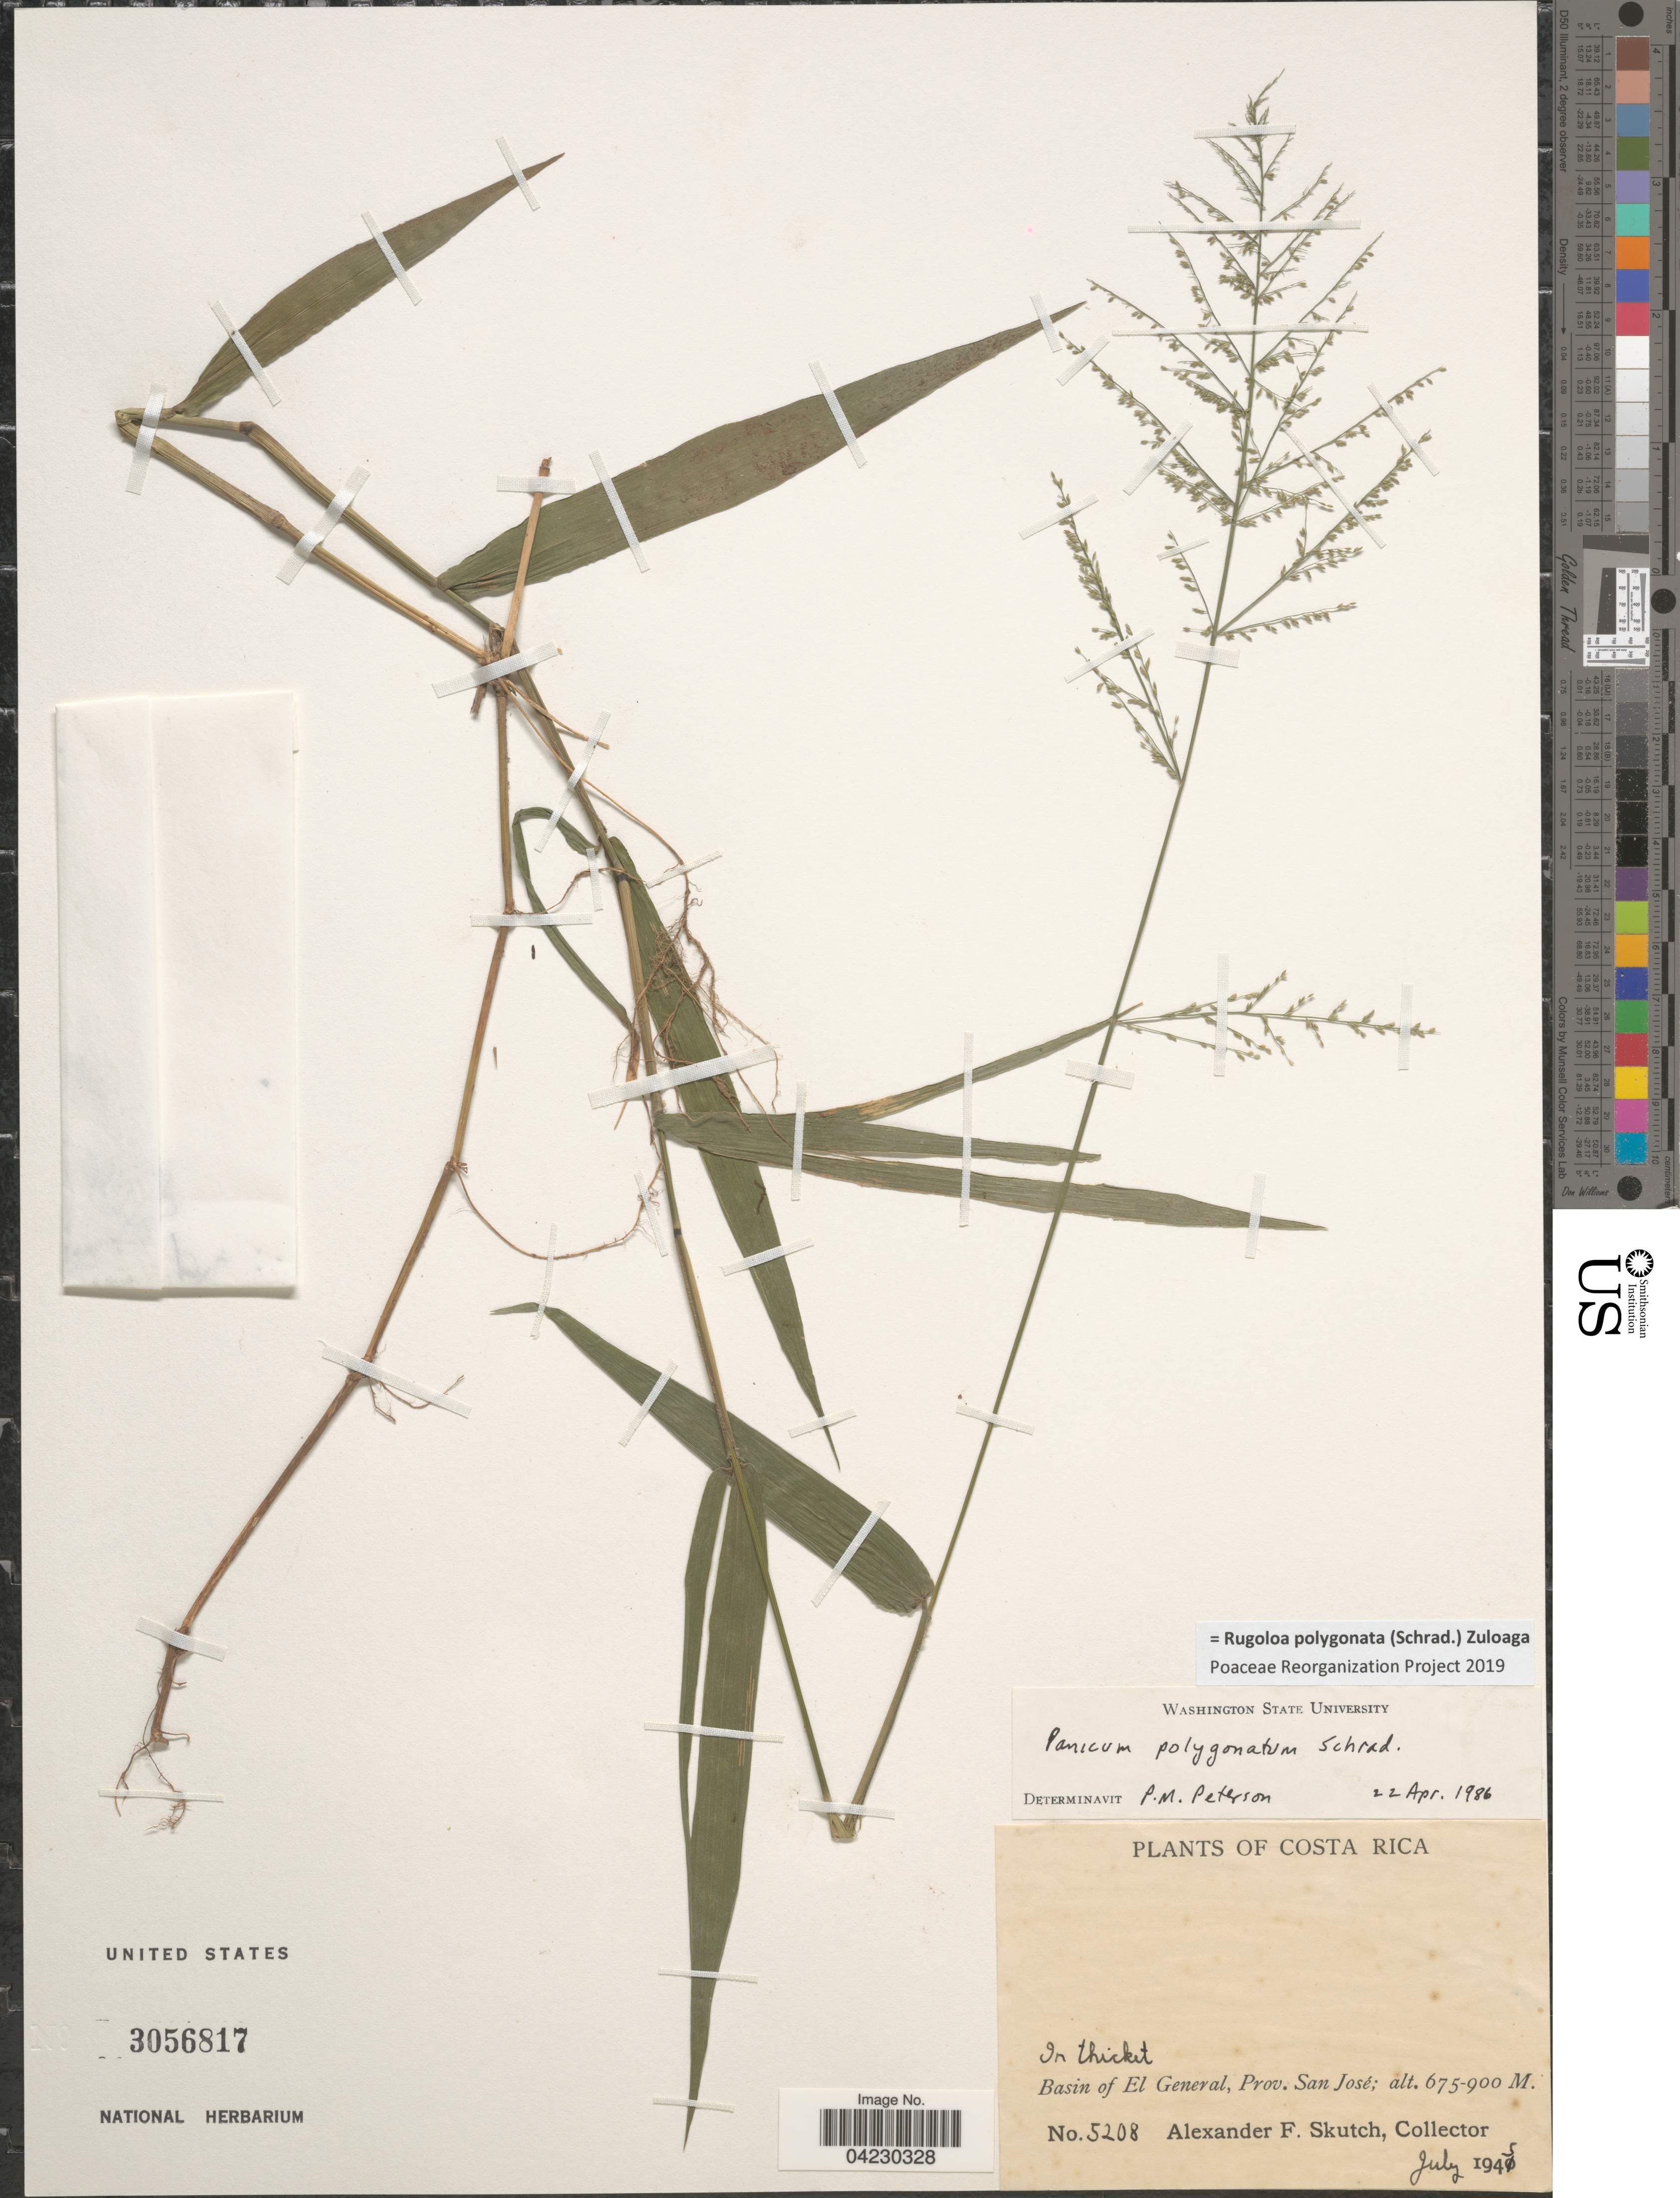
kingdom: Plantae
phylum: Tracheophyta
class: Liliopsida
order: Poales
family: Poaceae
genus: Rugoloa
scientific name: Rugoloa polygonata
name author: (Schrad.) Zuloaga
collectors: A. F. Skutch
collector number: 5208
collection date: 1945-07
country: Costa Rica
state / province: San José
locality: Basin of El General.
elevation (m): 675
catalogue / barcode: US 3056817